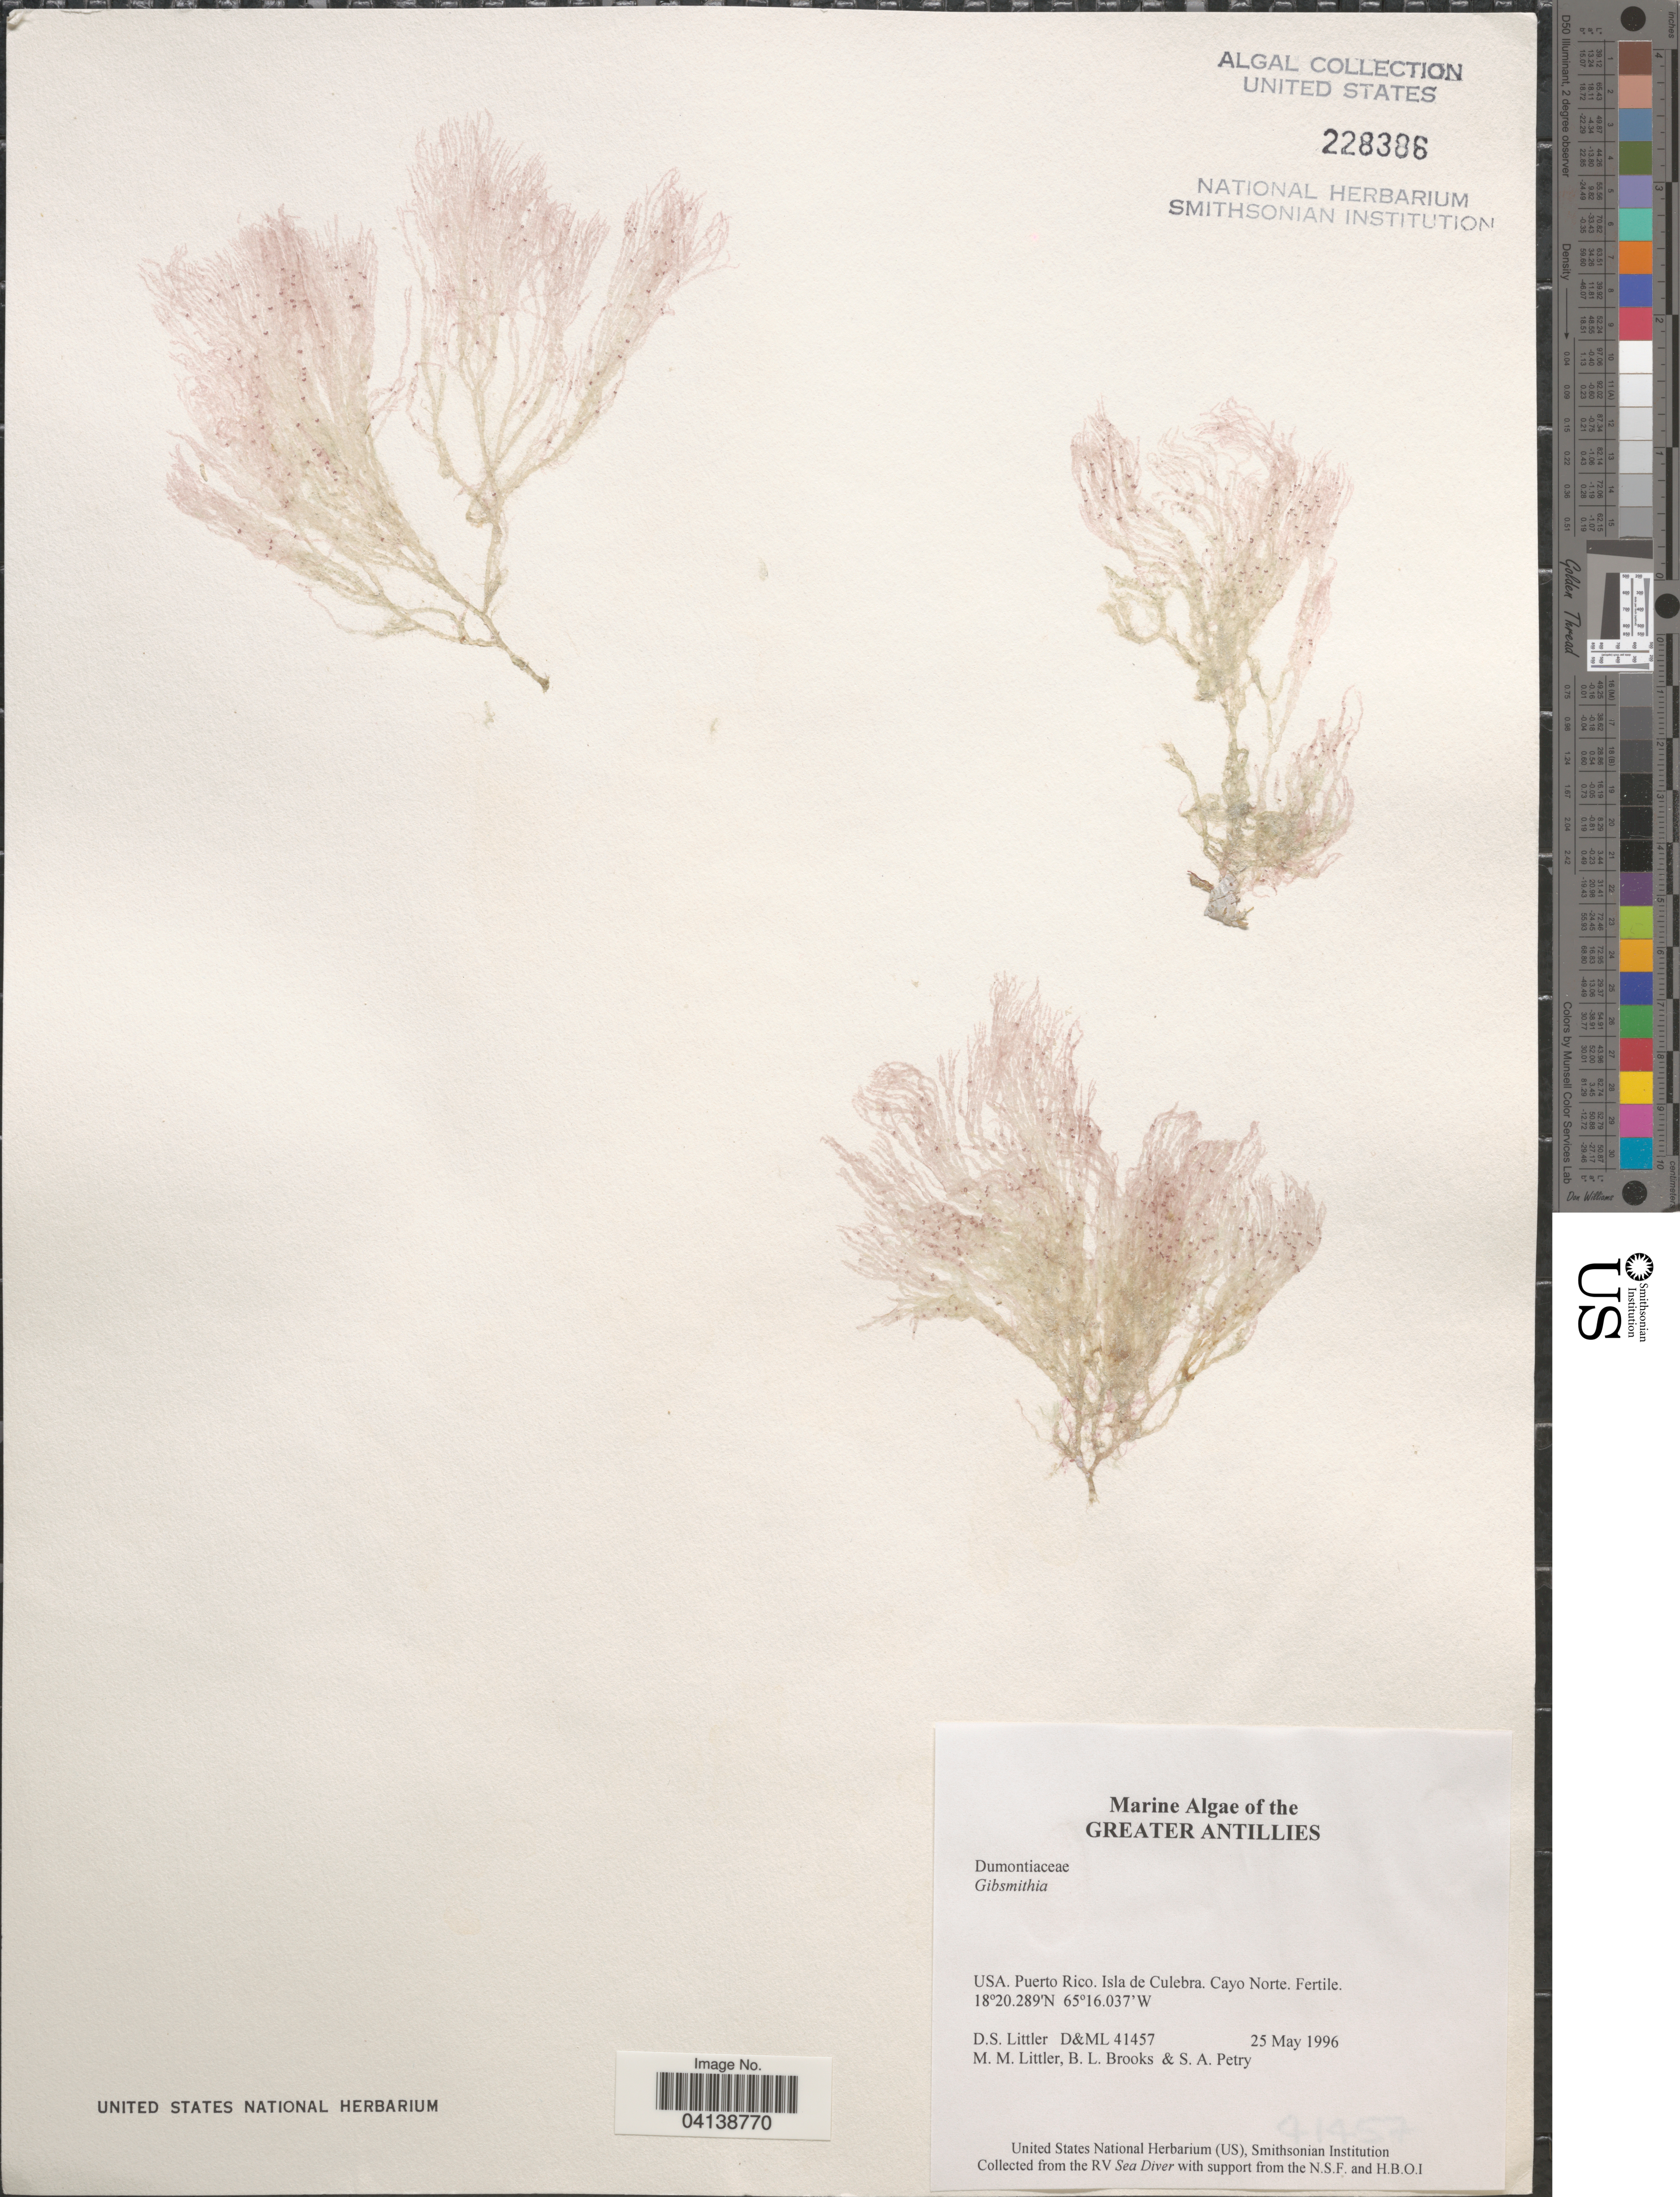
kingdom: Plantae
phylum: Rhodophyta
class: Florideophyceae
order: Ceramiales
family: Wrangeliaceae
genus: Griffithsia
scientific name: Griffithsia sp.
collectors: D. S. Littler, B. Brooks & S. Petry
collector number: D&ML41457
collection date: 1996-05-25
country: Puerto Rico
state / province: Culebra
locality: The Greater Antillies. Isla de Culebra. Cayo Norte.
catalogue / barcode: US 228386